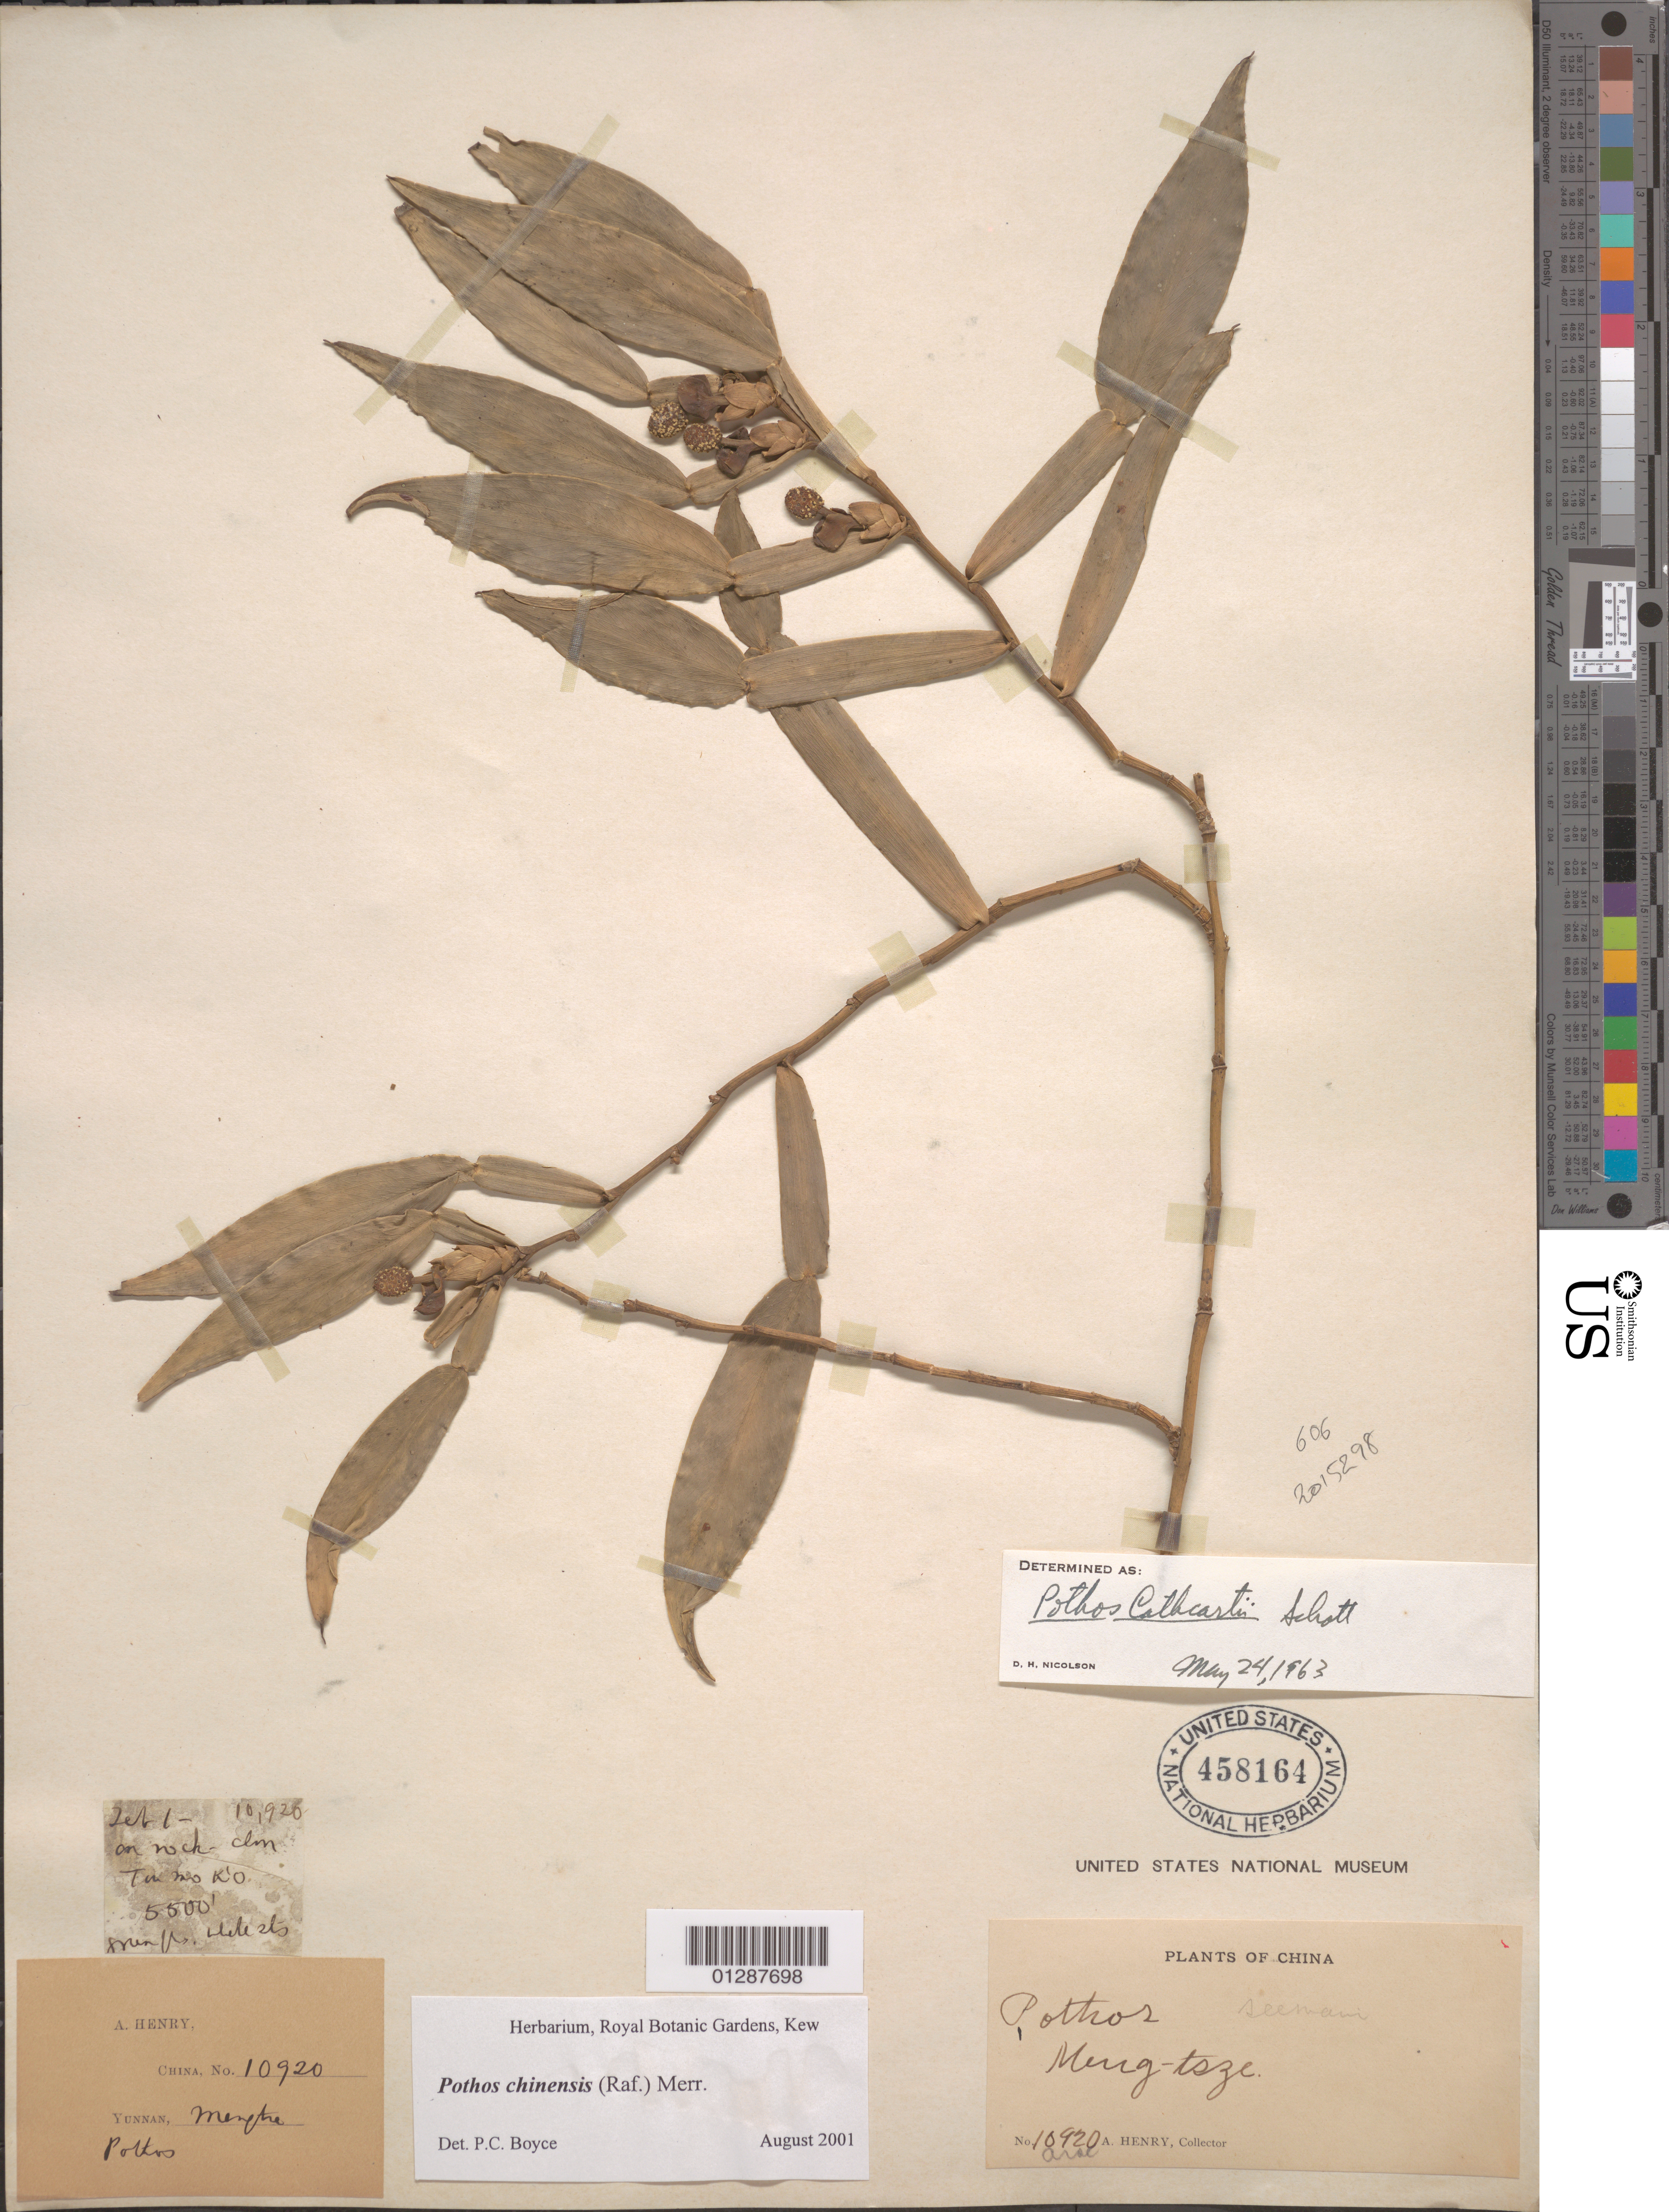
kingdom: Plantae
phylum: Tracheophyta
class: Liliopsida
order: Alismatales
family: Araceae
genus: Pothos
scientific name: Pothos chinensis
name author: (Raf.) Merr.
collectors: A. Henry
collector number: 10920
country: China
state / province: Yunnan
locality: Meng-tsze. Tiu mo k'o.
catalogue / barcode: US 458164